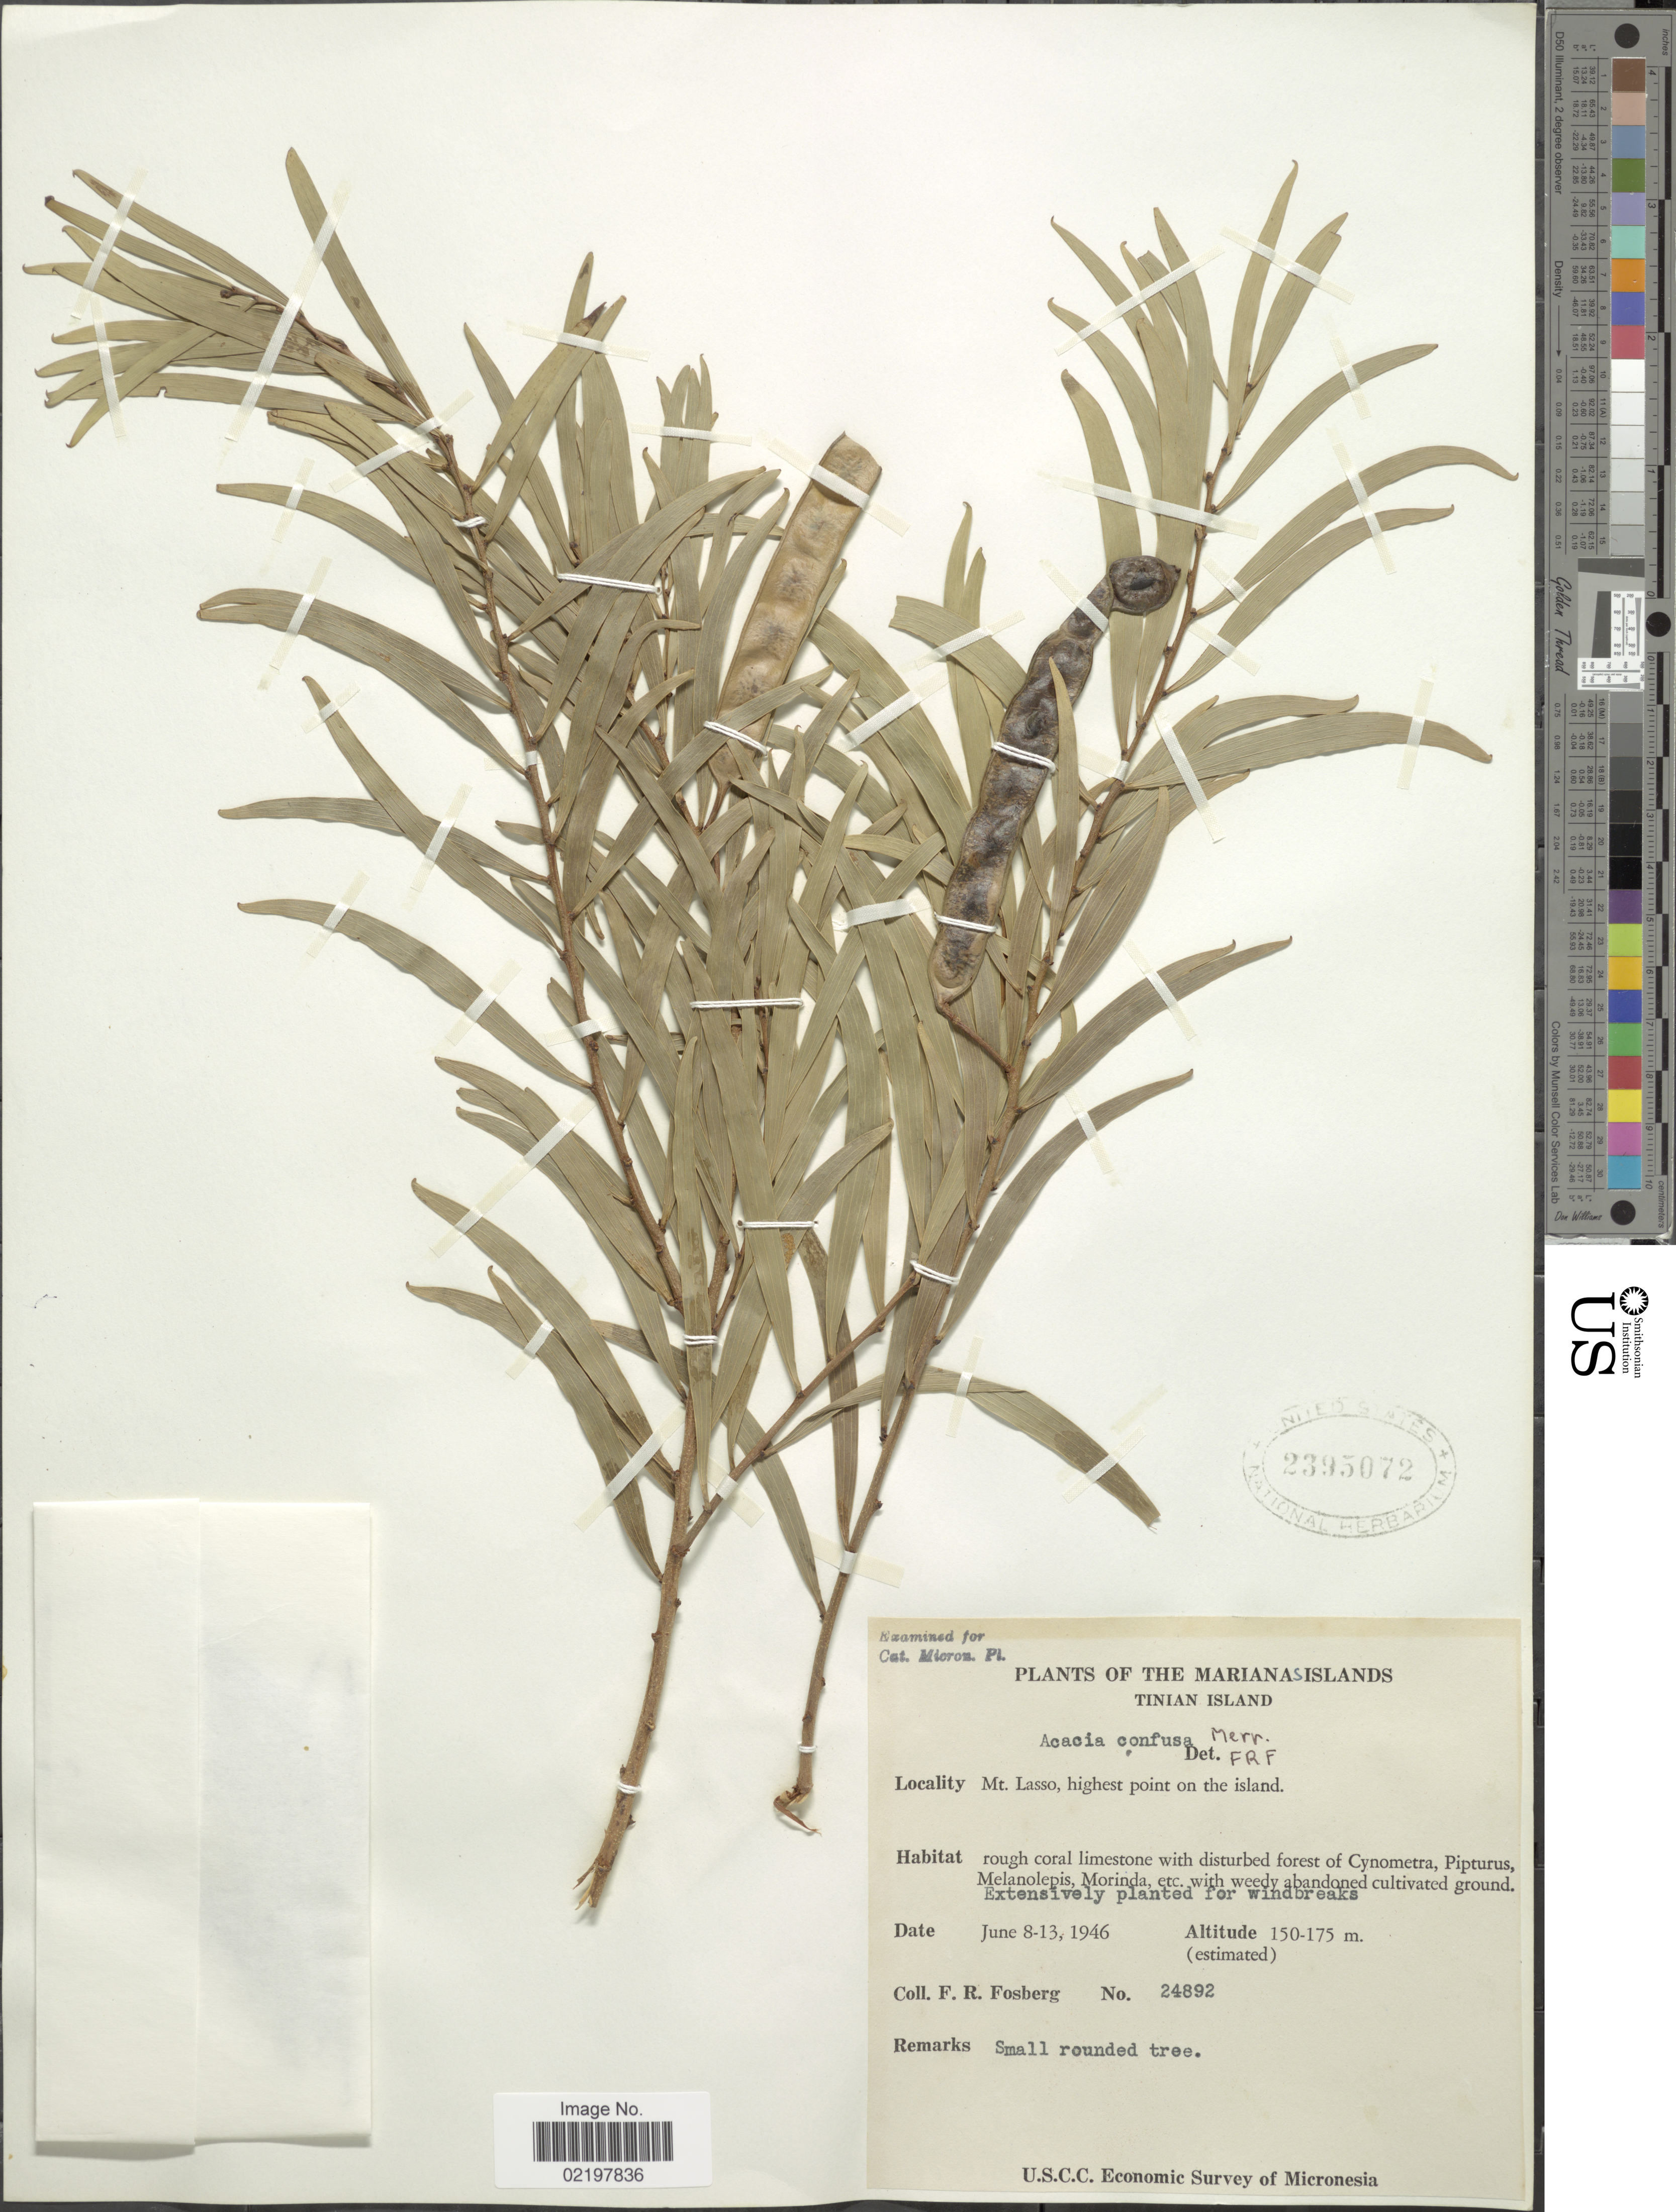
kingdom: Plantae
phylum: Tracheophyta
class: Magnoliopsida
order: Fabales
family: Fabaceae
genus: Acacia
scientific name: Acacia confusa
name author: Merr.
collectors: F. R. Fosberg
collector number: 24892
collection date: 1946-06-08/1946-06-13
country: Northern Mariana Islands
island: Tinian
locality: Tinian Island, Mt. Lasso, highest point on the island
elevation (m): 150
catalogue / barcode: US 2395072